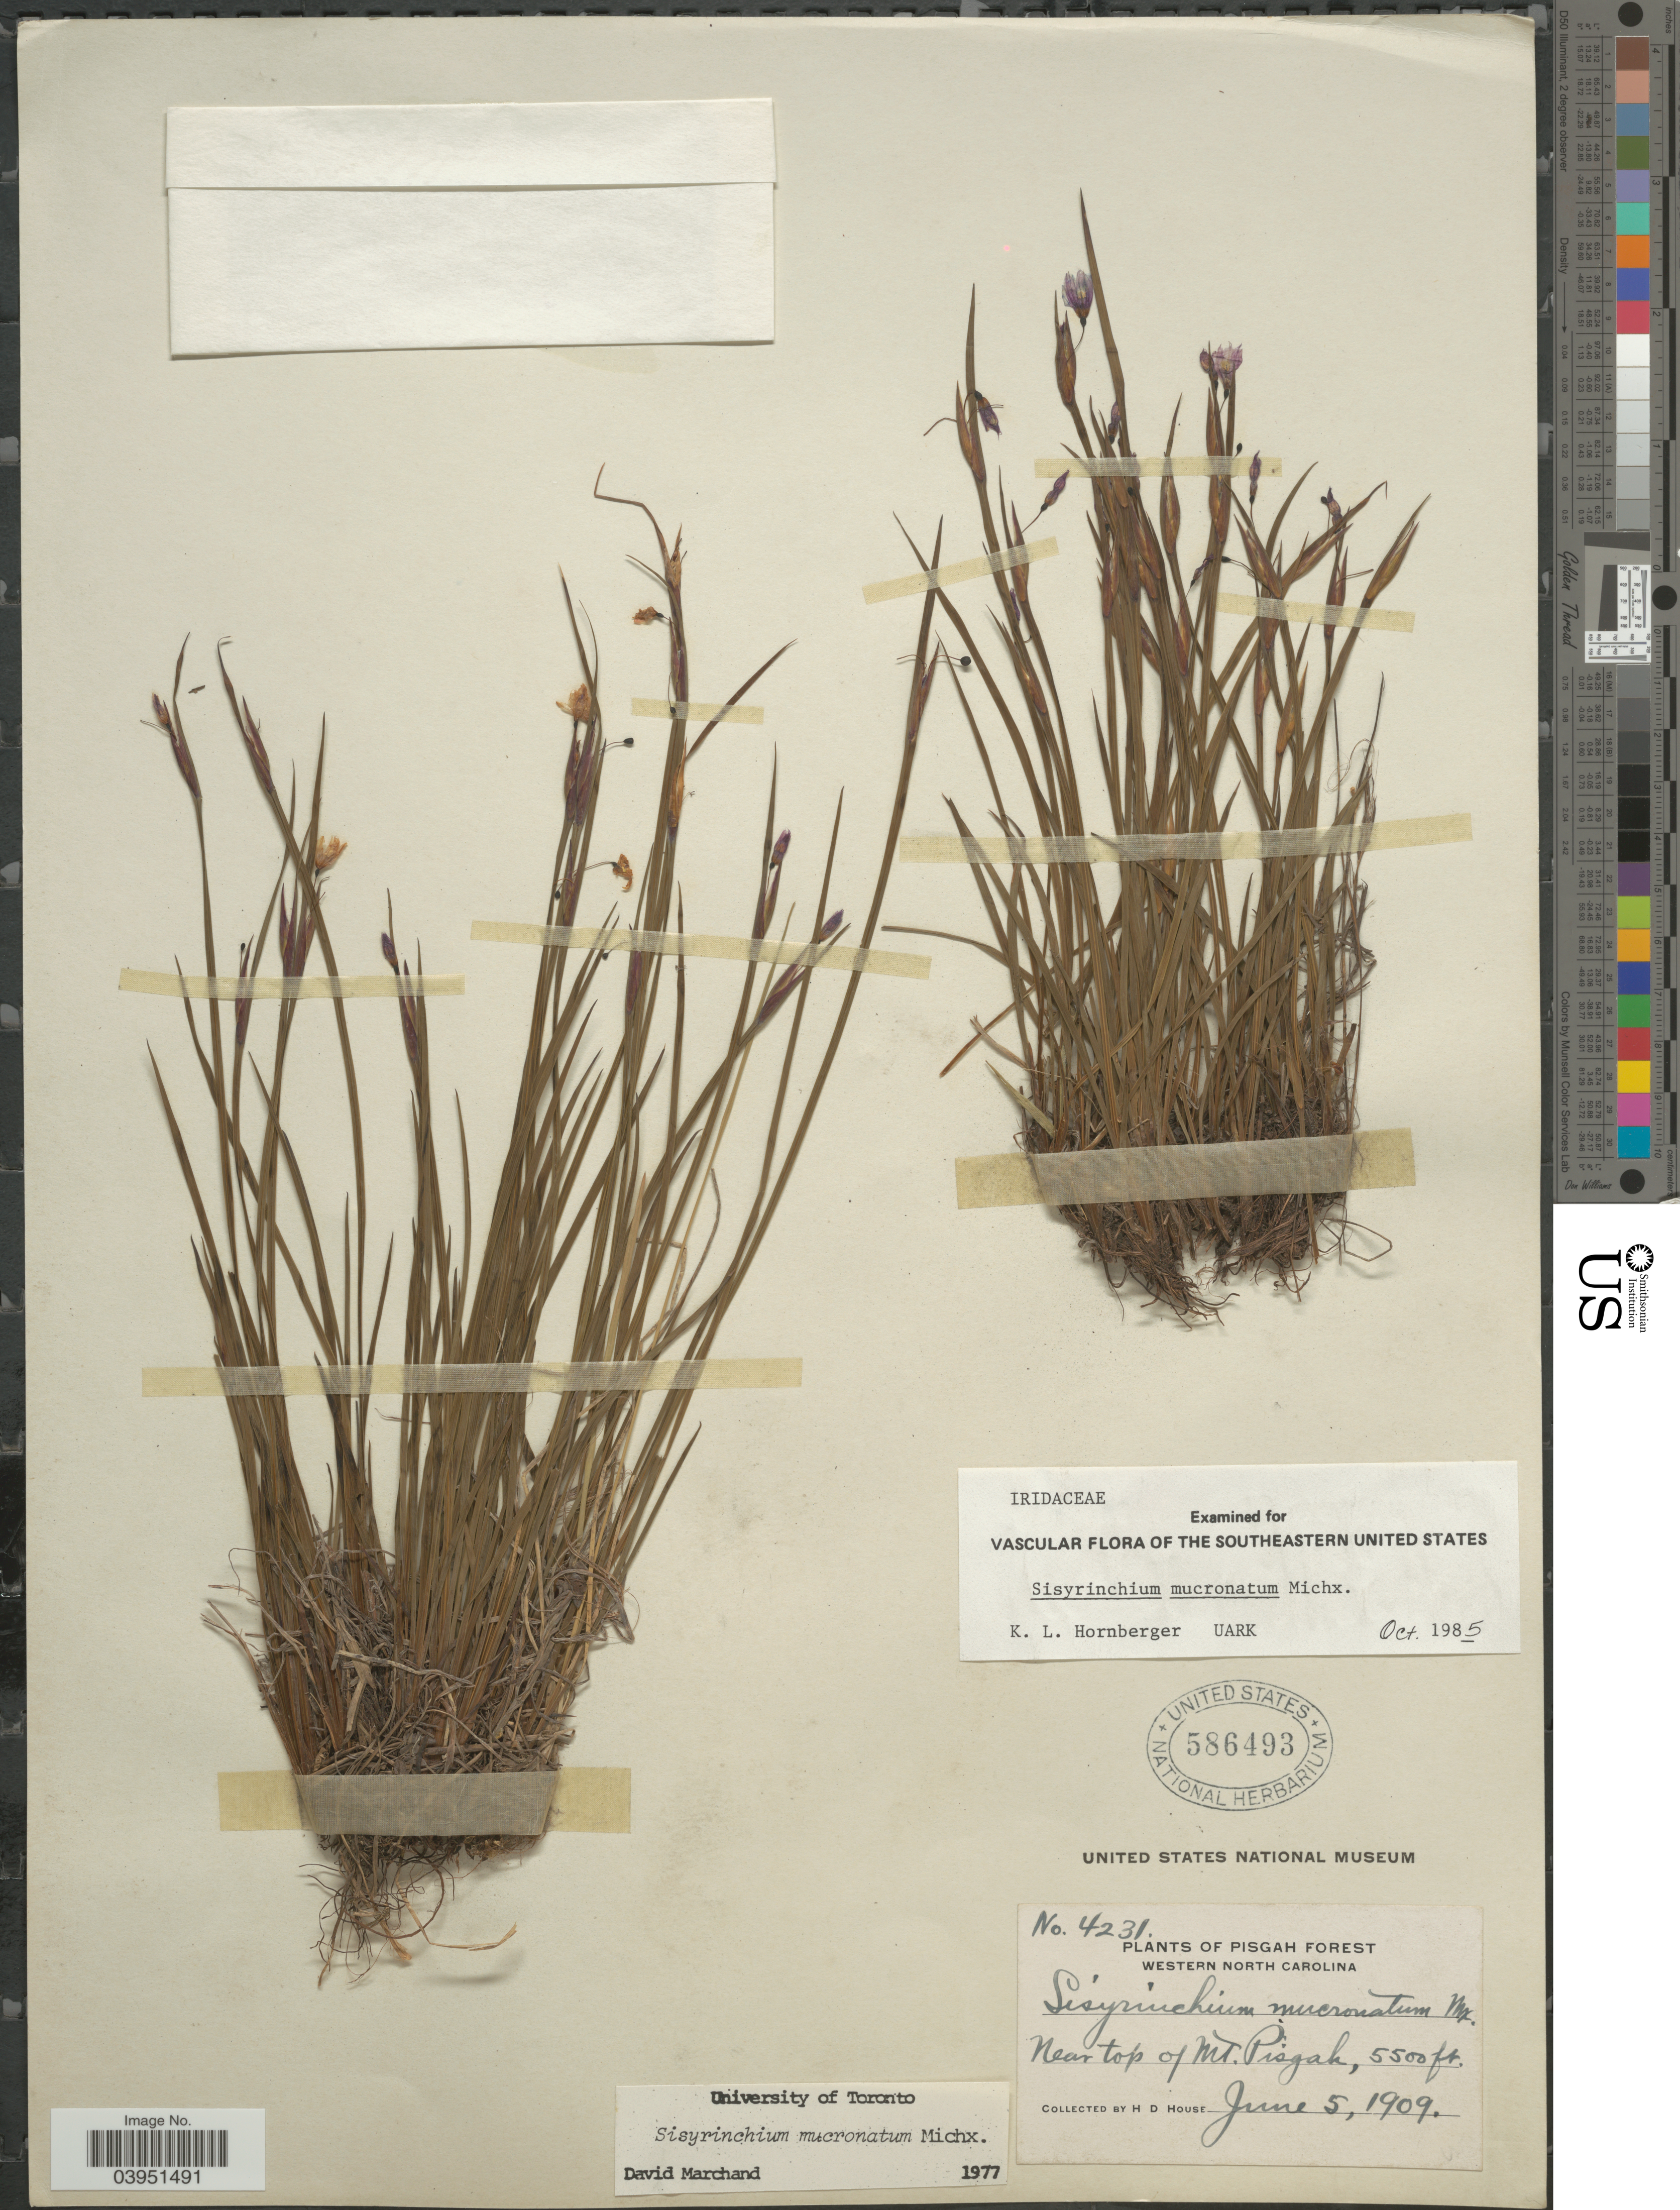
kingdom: Plantae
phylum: Tracheophyta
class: Liliopsida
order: Asparagales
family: Iridaceae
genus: Sisyrinchium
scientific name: Sisyrinchium mucronatum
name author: Michx.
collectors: H. D. House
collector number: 4231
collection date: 1909-06-05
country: United States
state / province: North Carolina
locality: Pisgah Forest. Western North Carolina. Near top of Mt. Pisgah.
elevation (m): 1676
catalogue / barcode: US 586493